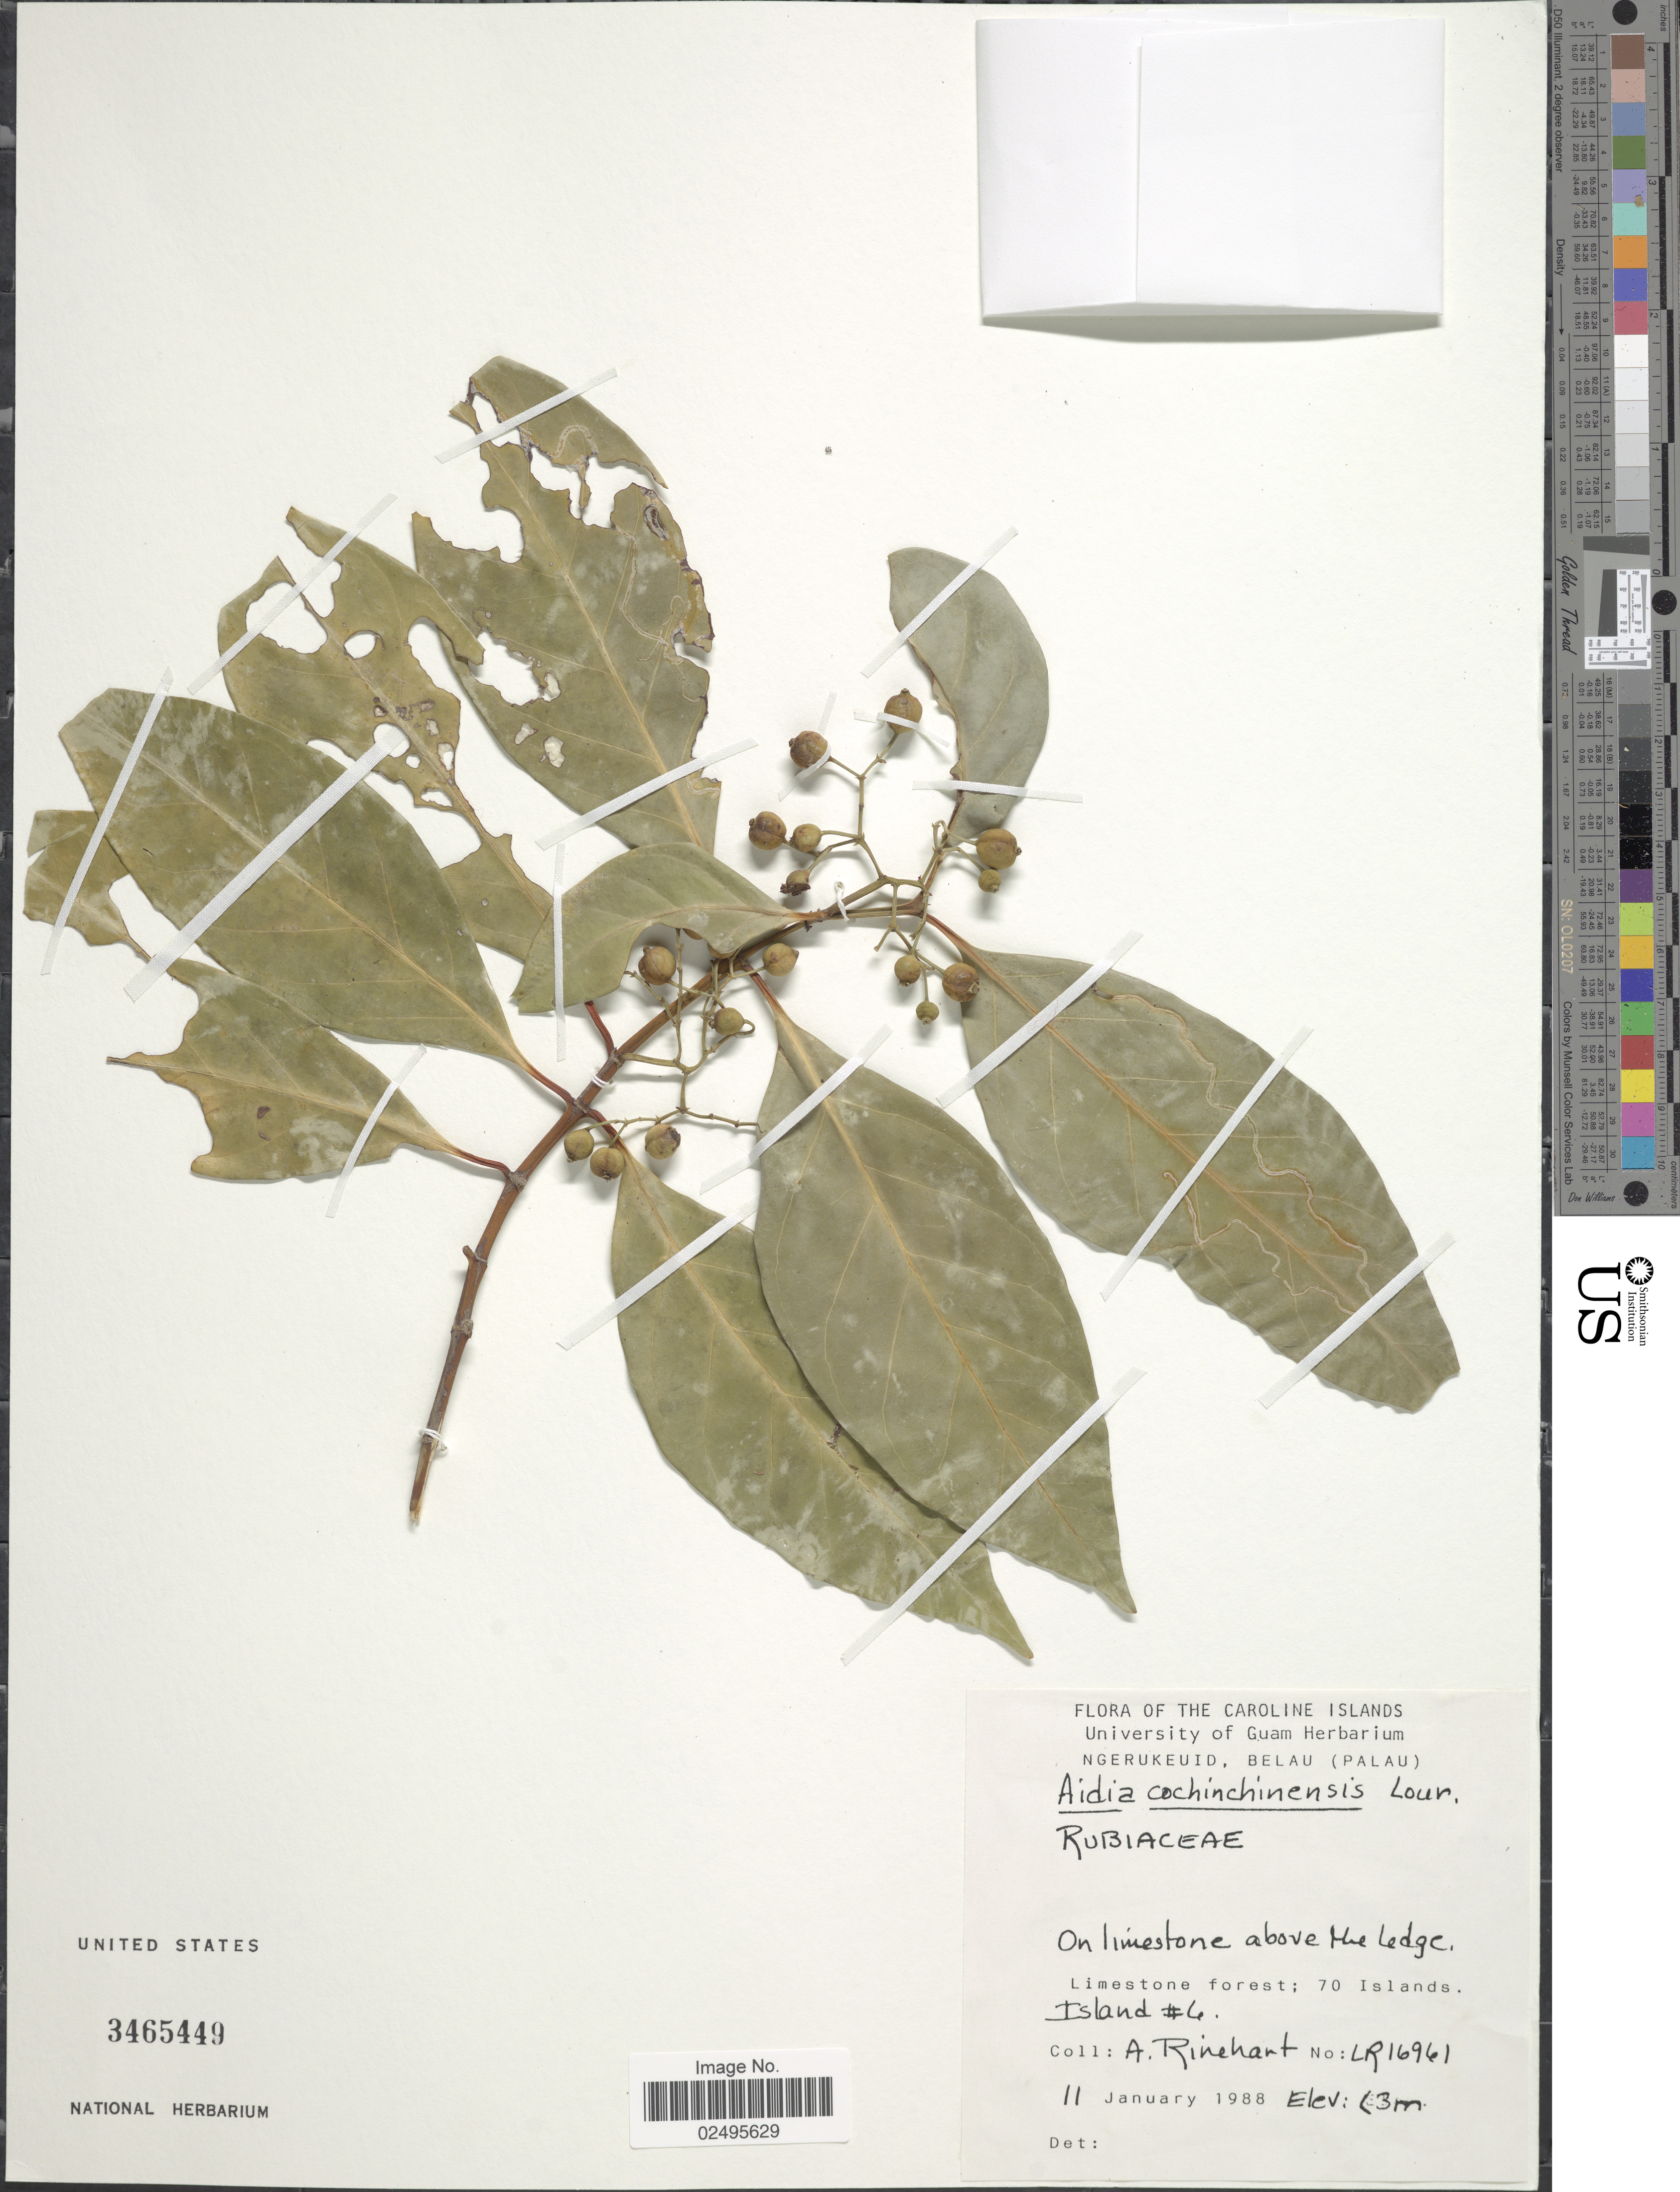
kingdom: Plantae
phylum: Tracheophyta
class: Magnoliopsida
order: Gentianales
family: Rubiaceae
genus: Aidia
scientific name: Aidia graeffei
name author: (Reinecke) Tirveng.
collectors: A. Rinehart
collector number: LR16961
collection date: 1988-01-11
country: Palau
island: Ngerukeuid [Orukuizu]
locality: The Caroline Islands. Ngerukeuid, Belau (Palau) Limestone forest: 70 Islands. Island # 6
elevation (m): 3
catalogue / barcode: US 3465449